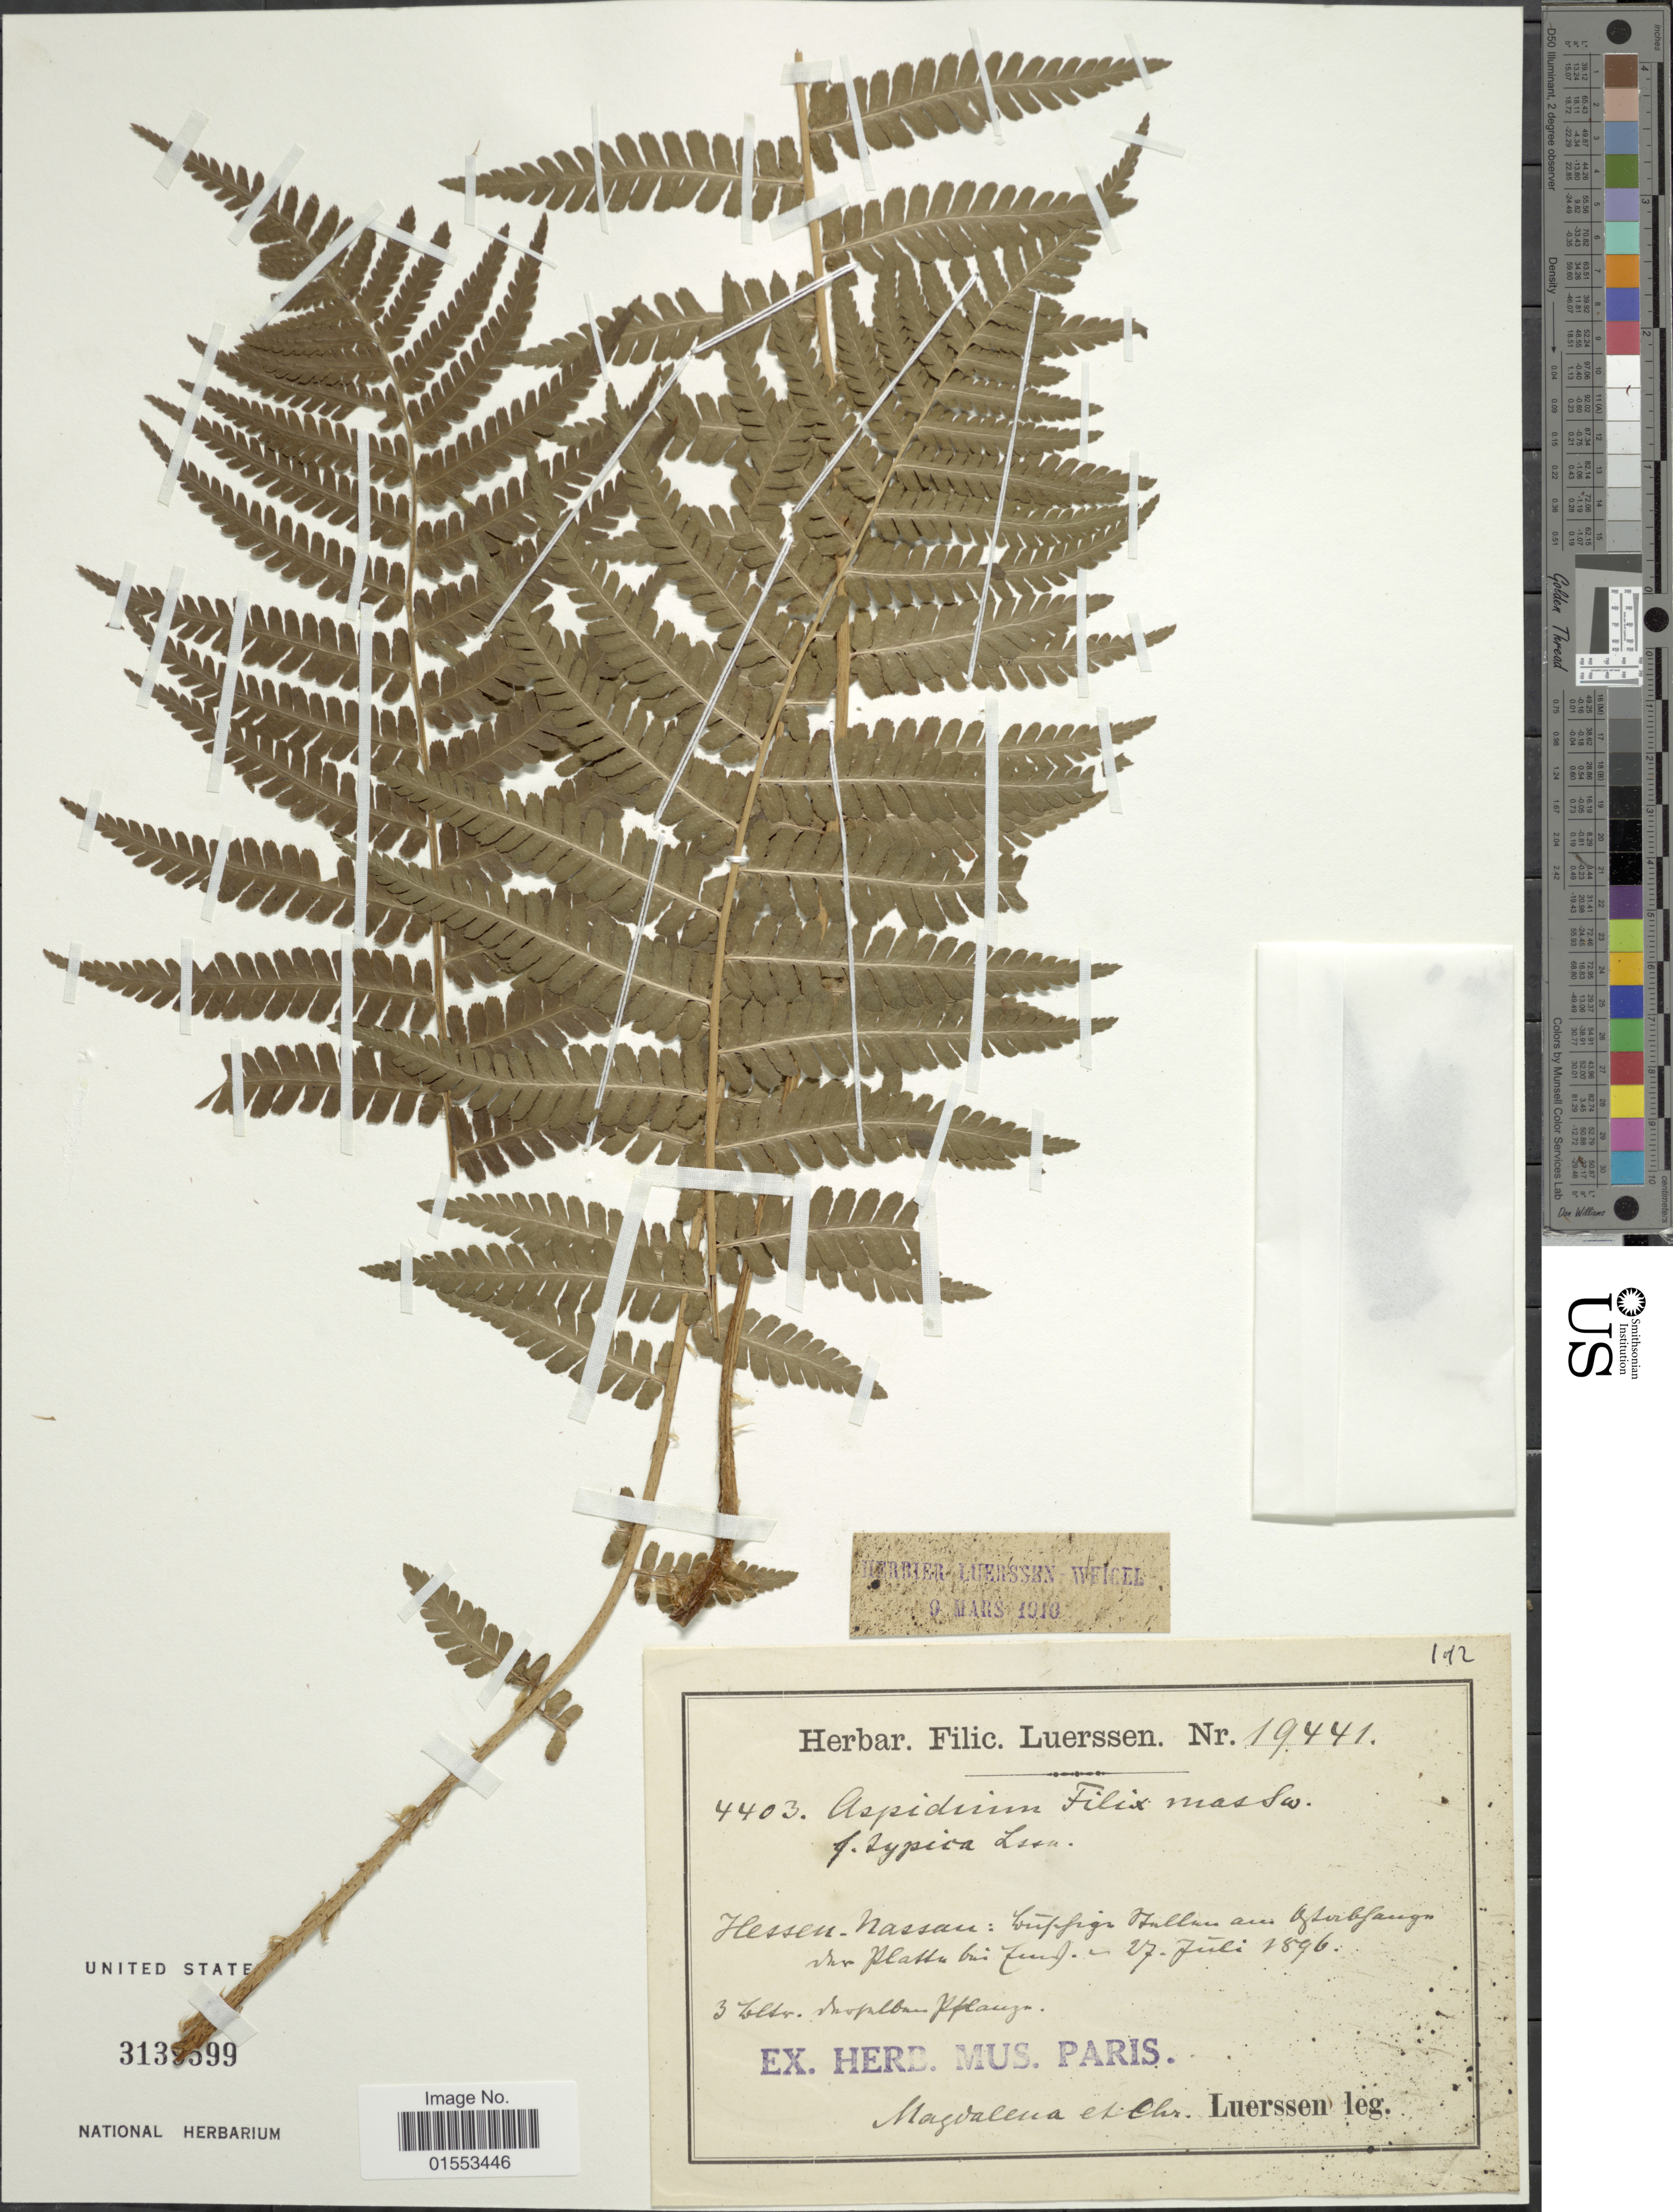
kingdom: Plantae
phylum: Tracheophyta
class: Polypodiopsida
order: Polypodiales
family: Dryopteridaceae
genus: Dryopteris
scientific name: Dryopteris filix-mas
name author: (L.) Schott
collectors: Magdalena & C. Luerssen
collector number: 19441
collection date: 1896-07-27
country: Germany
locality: Hessen-Nassu: X.